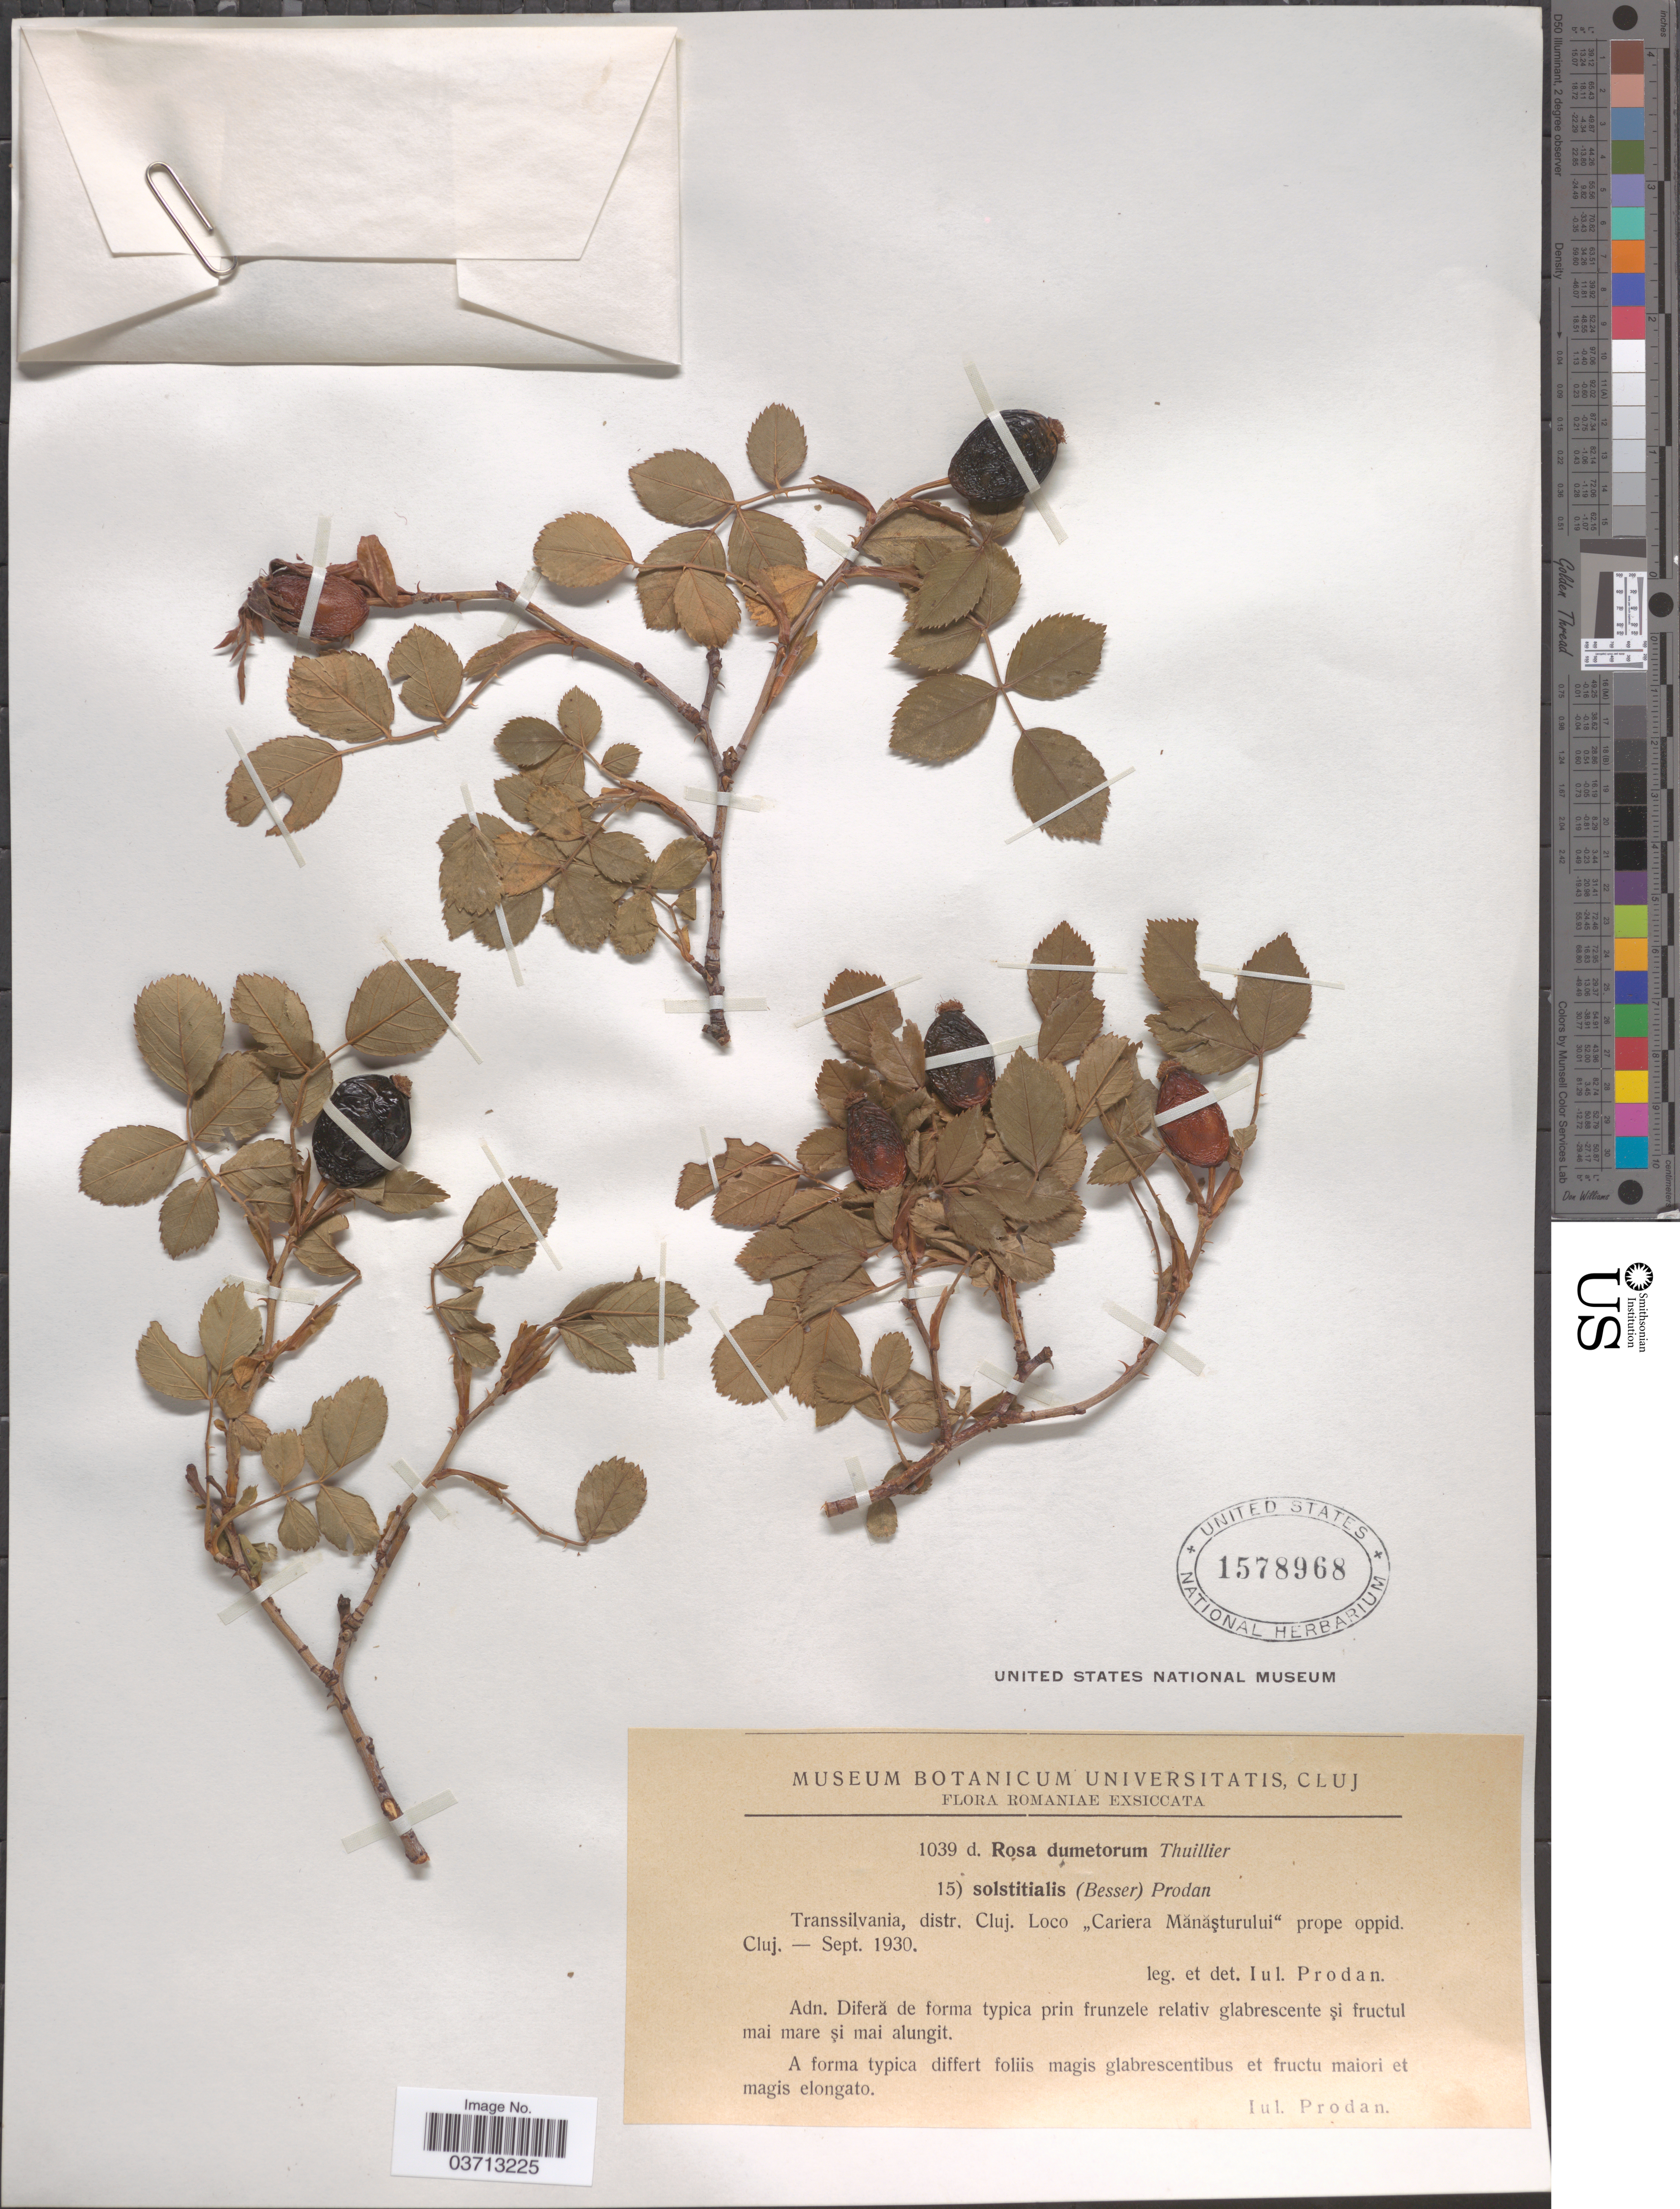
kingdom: Plantae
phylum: Tracheophyta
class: Magnoliopsida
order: Rosales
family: Rosaceae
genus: Rosa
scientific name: Rosa dumetorum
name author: Lange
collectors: J. Prodan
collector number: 1039 d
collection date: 1930-09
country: Romania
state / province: Cluj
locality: Transsilvania, distr. Cluj. Loco "Cariera Mănăşturului" prope oppid. Cluj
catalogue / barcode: US 1578968